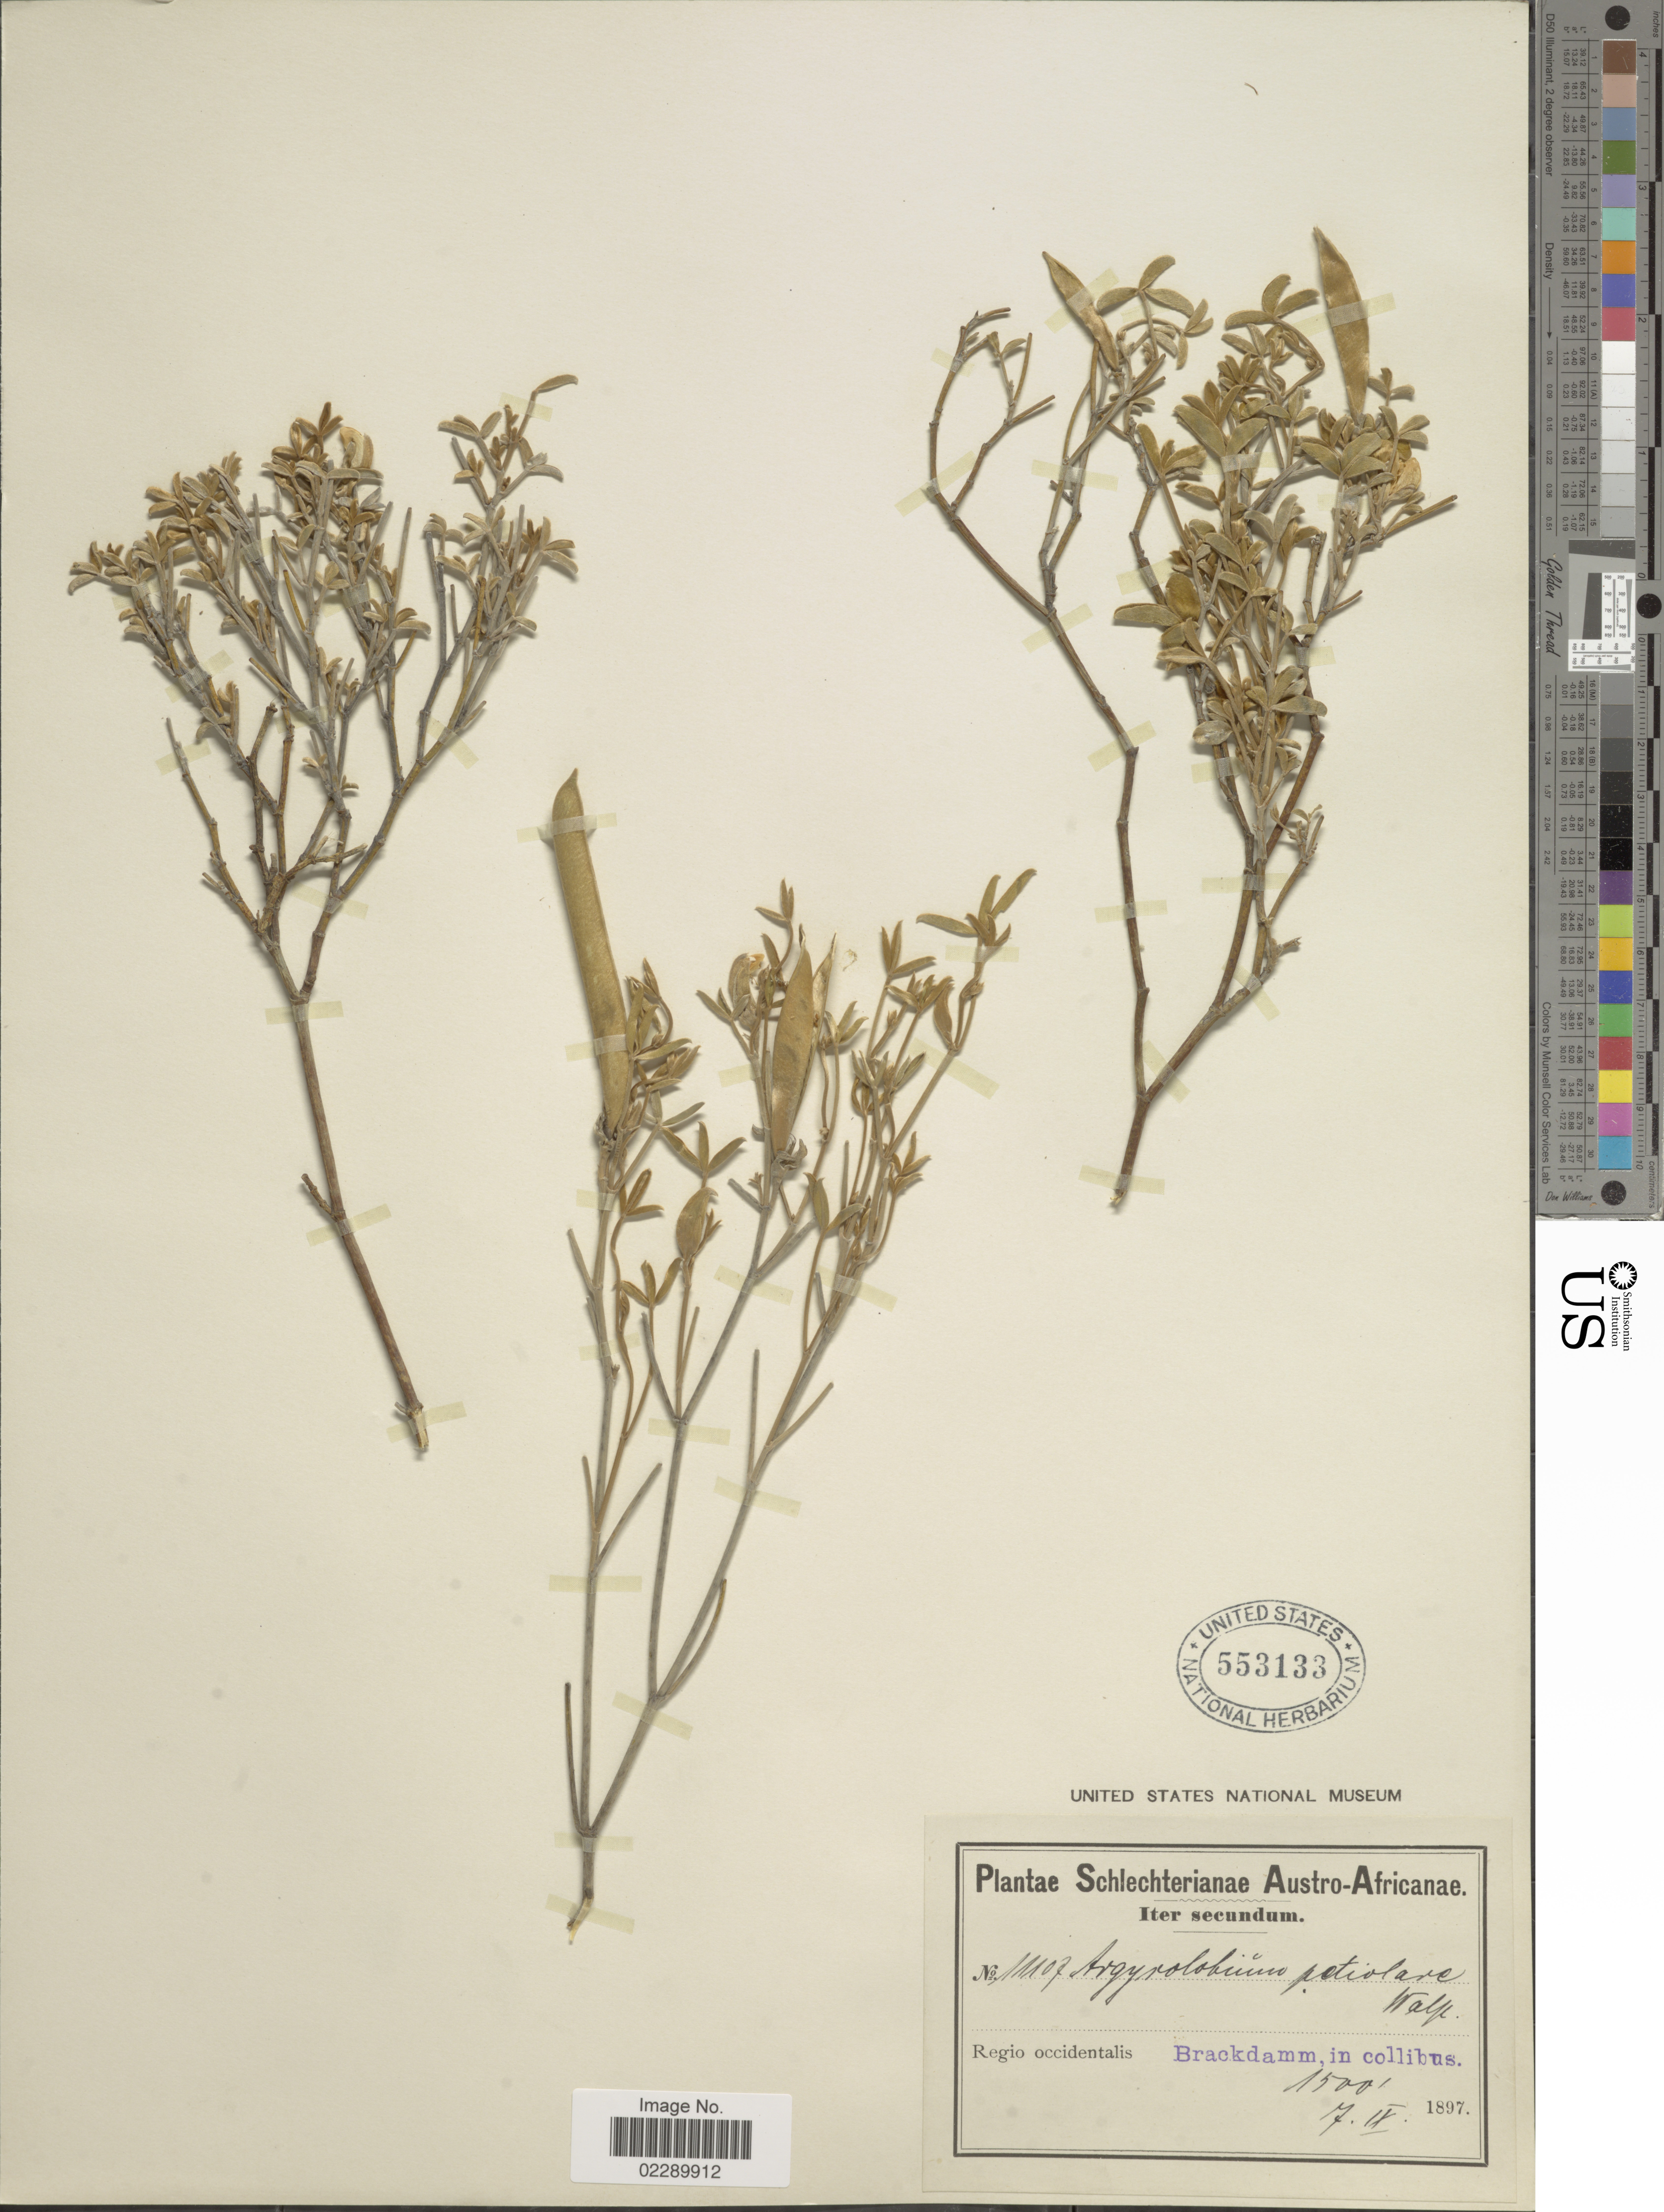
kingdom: Plantae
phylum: Tracheophyta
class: Magnoliopsida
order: Fabales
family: Fabaceae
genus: Argyrolobium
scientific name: Argyrolobium petiolare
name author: Walp.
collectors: Schlechter, --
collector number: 11107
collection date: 1897-09-07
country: South Africa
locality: Regio occidentalis. Brackdamm, in collibus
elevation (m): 457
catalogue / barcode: US 553133